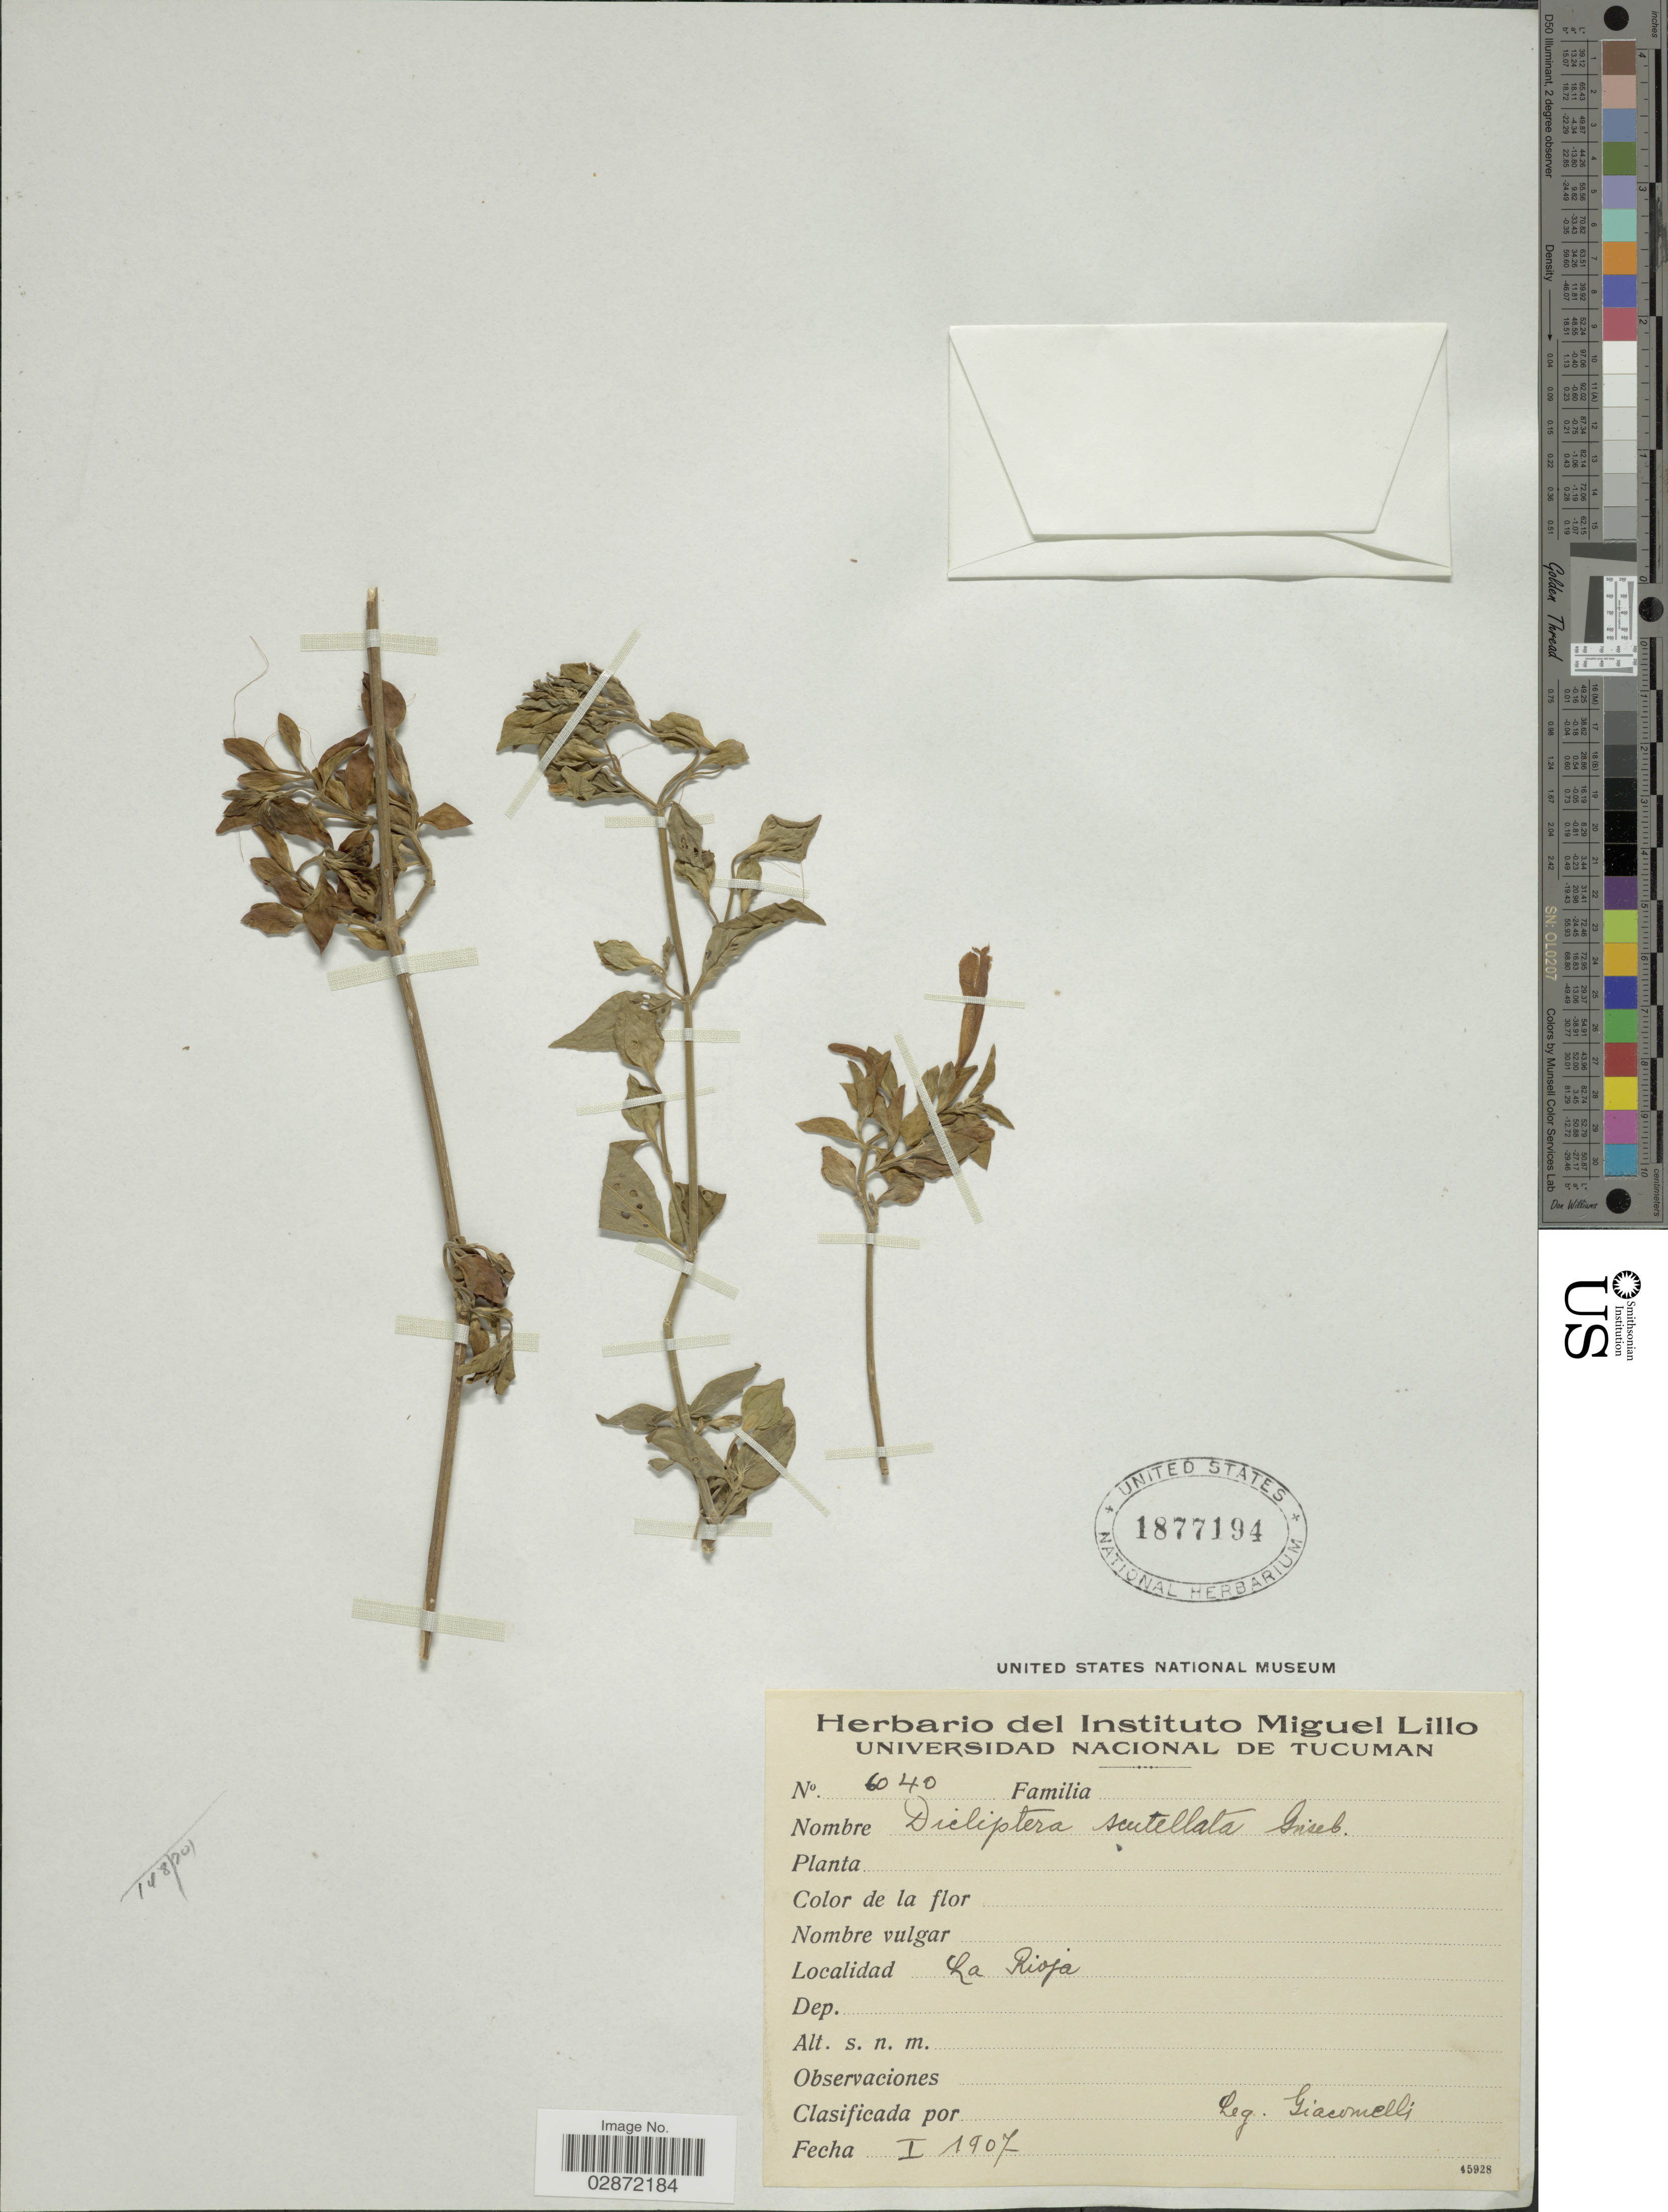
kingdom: Plantae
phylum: Tracheophyta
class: Magnoliopsida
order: Lamiales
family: Acanthaceae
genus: Dicliptera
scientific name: Dicliptera scutellata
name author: Griseb.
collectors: -. Giacomelli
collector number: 6040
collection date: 1907-01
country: Argentina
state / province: La Rioja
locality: La Rioja.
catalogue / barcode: US 1877194